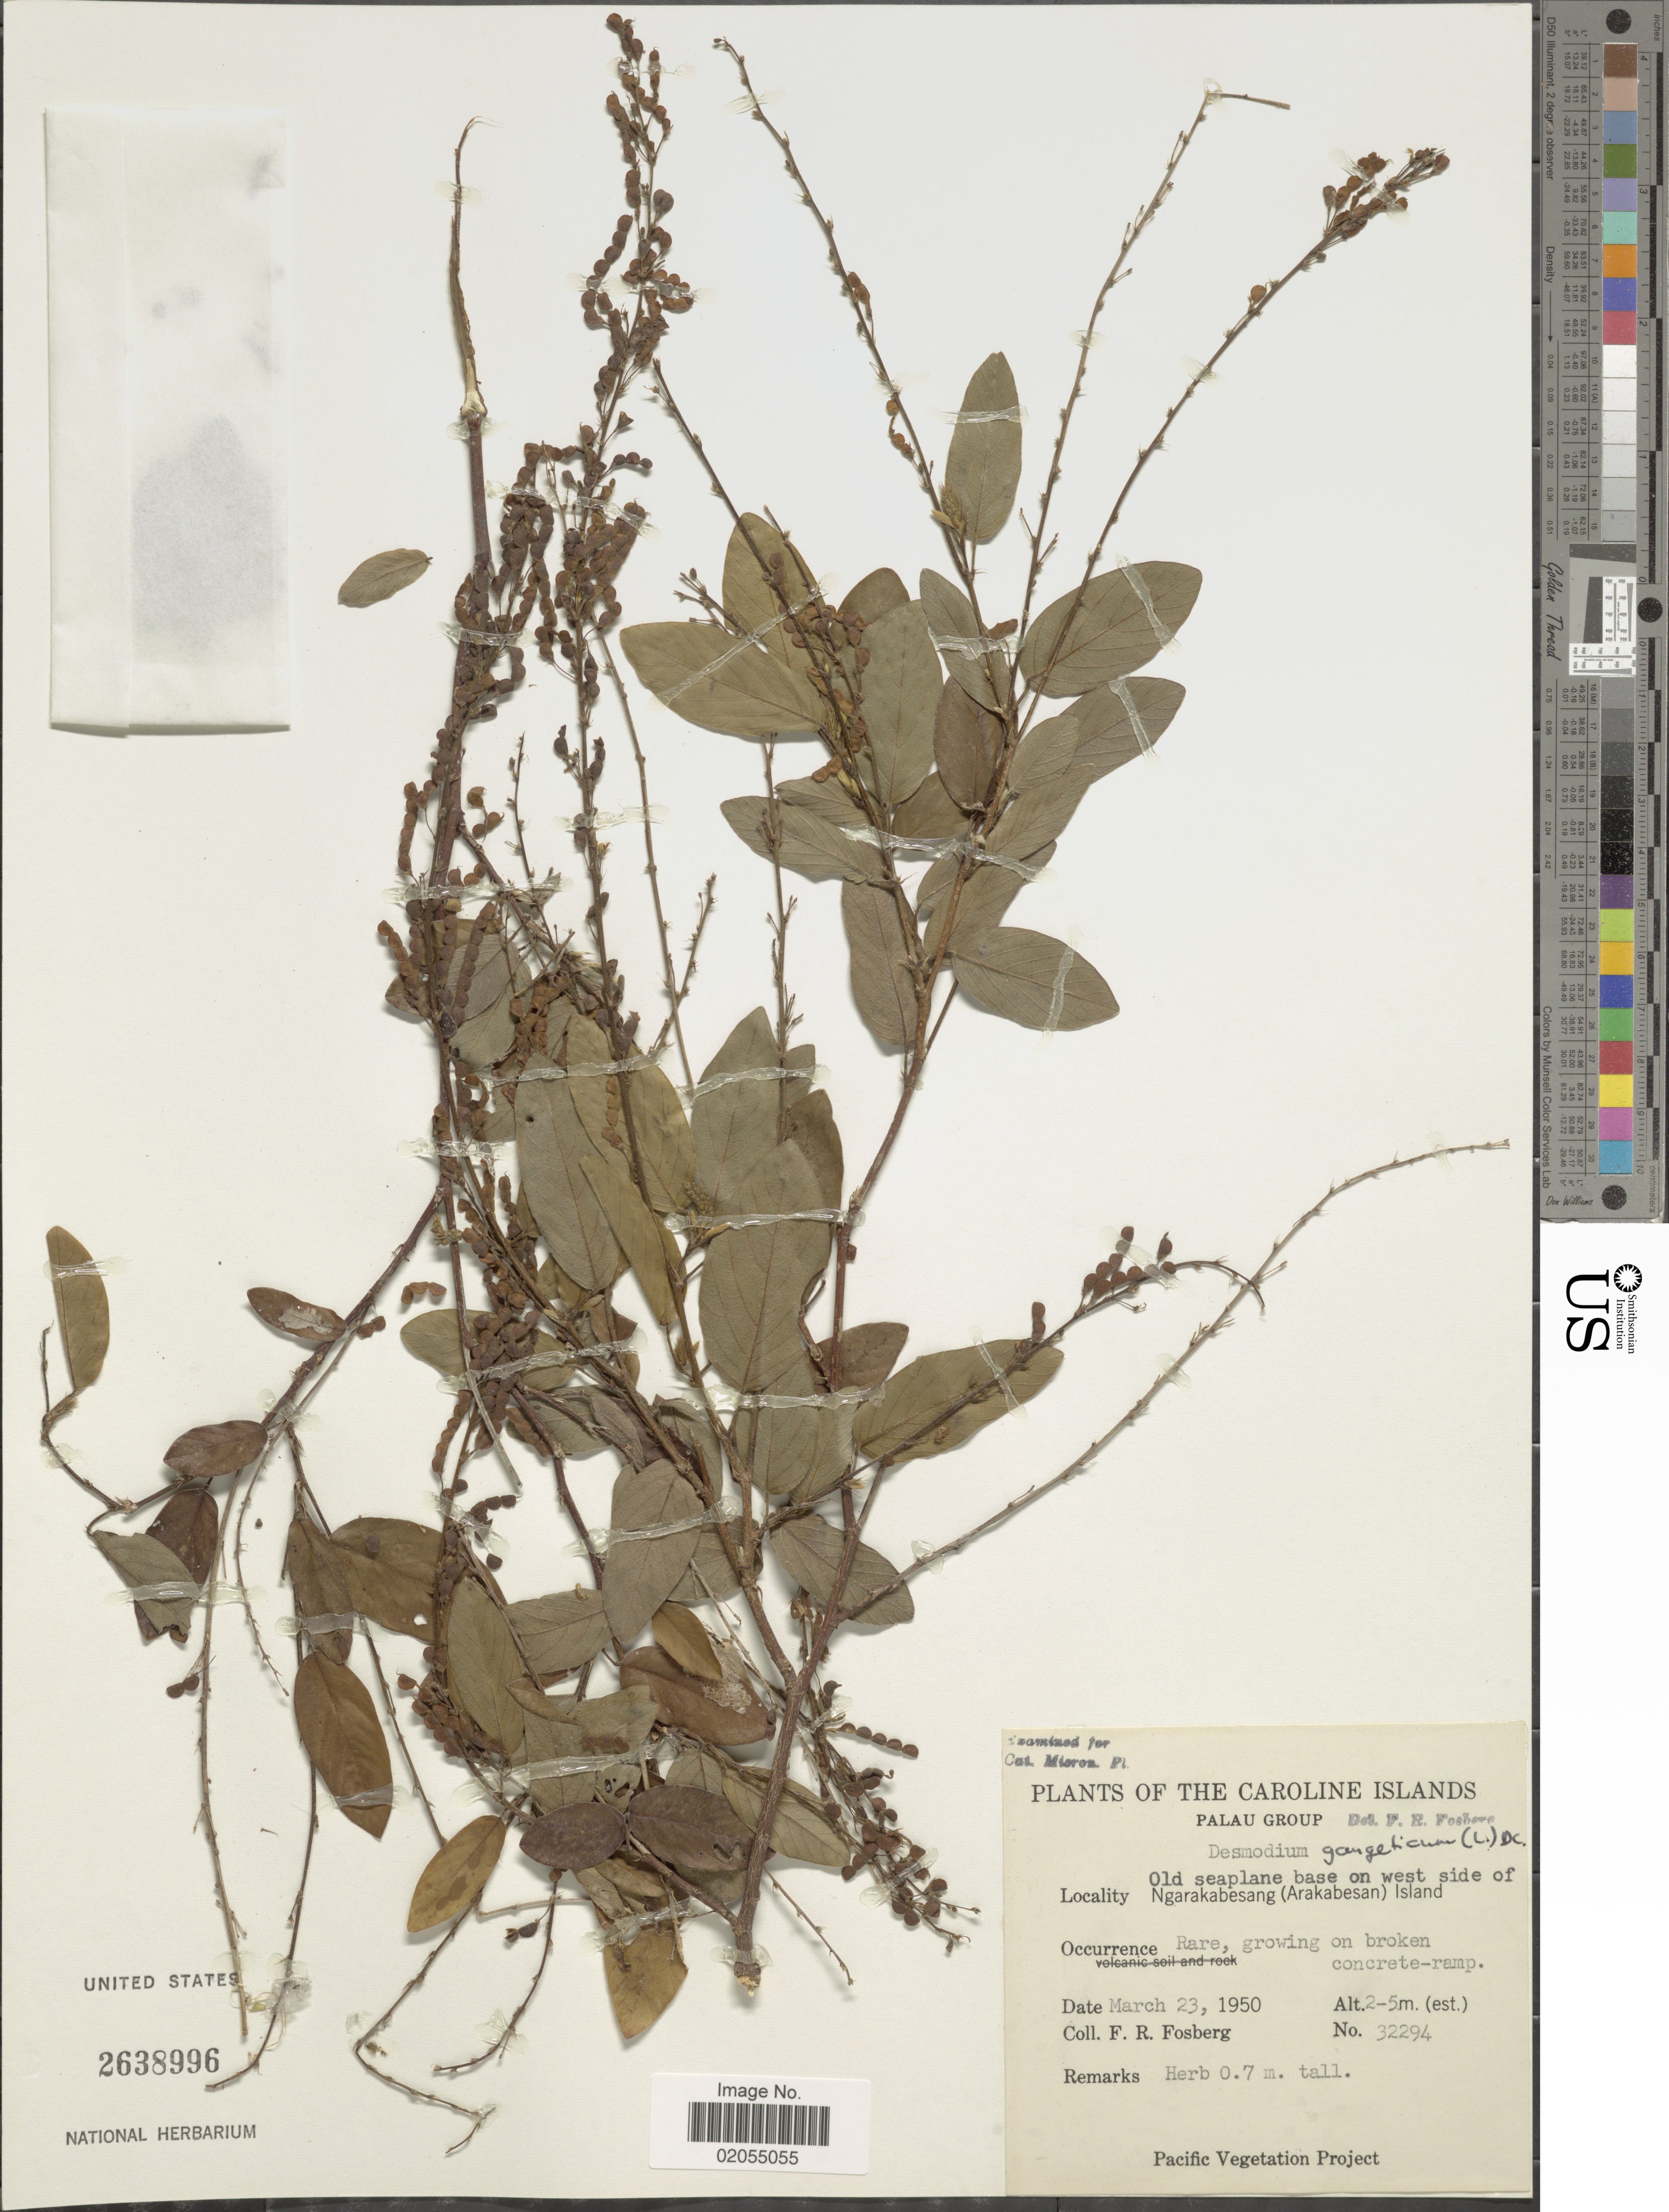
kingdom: Plantae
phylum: Tracheophyta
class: Magnoliopsida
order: Fabales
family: Fabaceae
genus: Pleurolobus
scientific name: Pleurolobus gangeticus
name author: (L.) J. St.-Hil. ex H. Ohashi & K. Ohashi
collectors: F. R. Fosberg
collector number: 32294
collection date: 1950-03-23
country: Palau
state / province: Koror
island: Ngerekebesang [Arakabesan]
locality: Caroline Islands. Palau Group. Old seaplane base on west side of Ngarakabesang (Arakabesan) Island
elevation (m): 2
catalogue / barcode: US 2638996